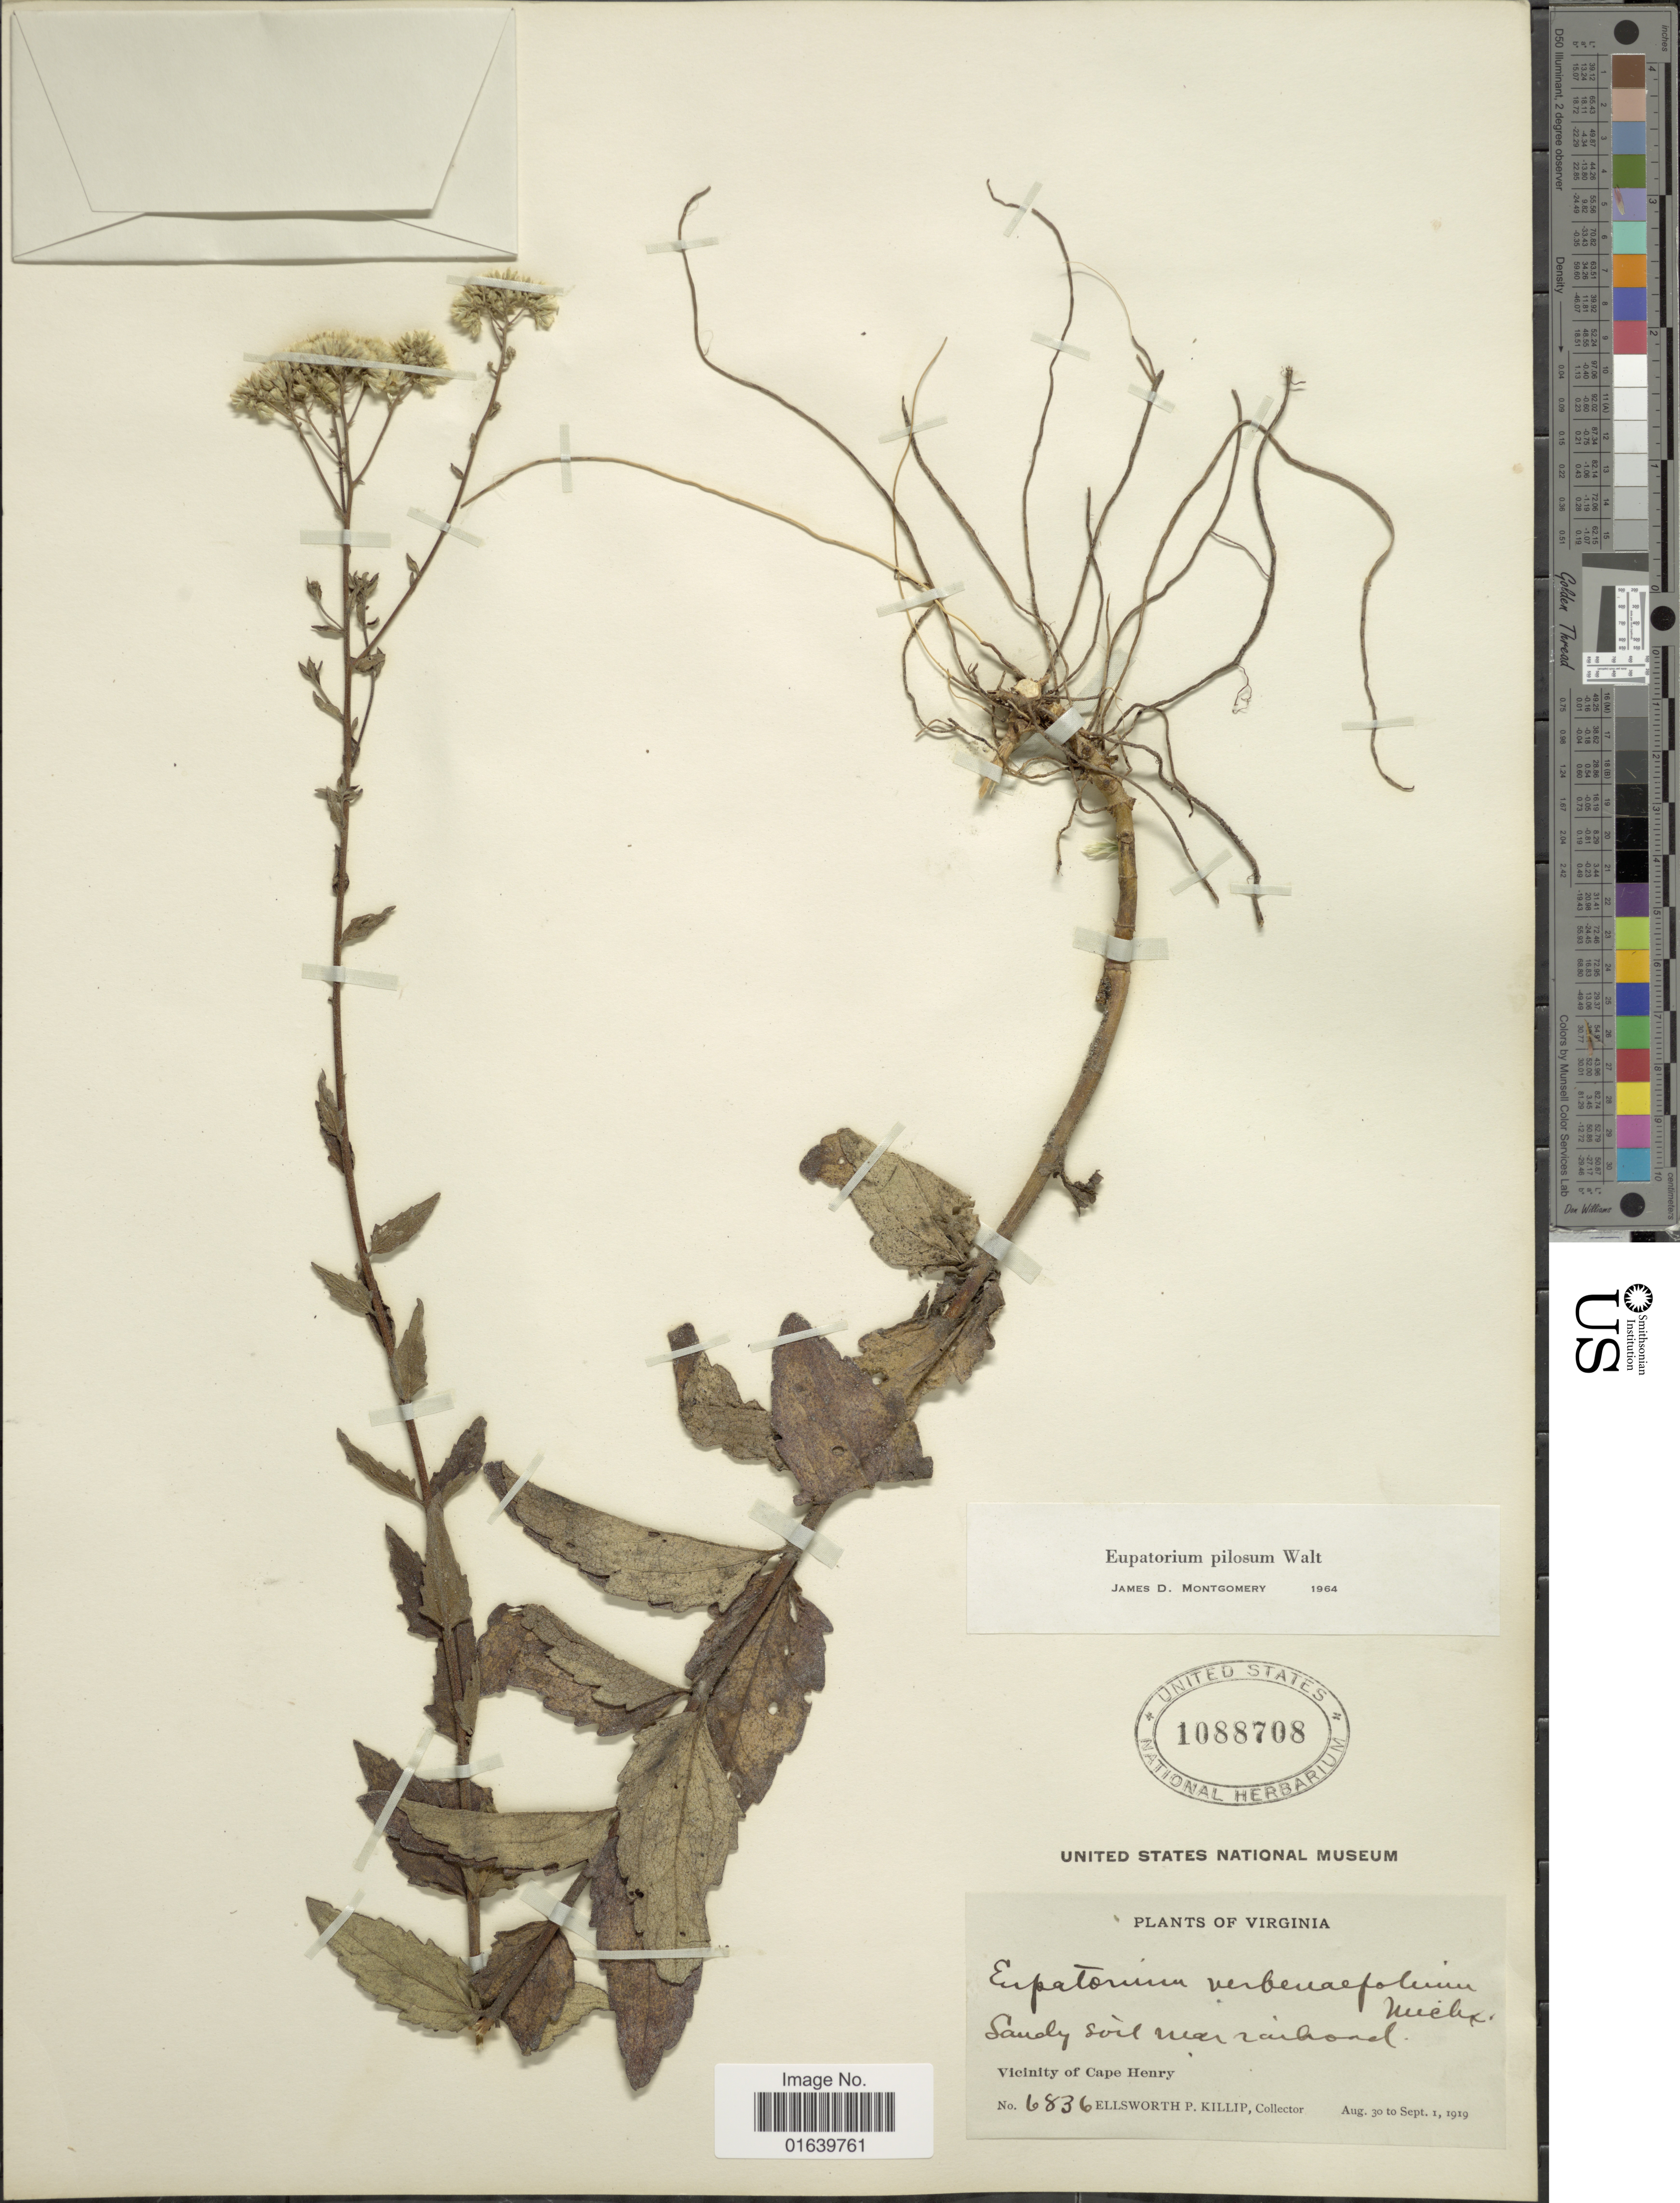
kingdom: Plantae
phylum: Tracheophyta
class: Magnoliopsida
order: Asterales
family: Asteraceae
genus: Eupatorium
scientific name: Eupatorium pilosum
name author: Walter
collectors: E. P. Killip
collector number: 6836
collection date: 1919-08-30/1919-09-01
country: United States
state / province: Virginia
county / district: City of Virginia Beach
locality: Vicinity of Cape Henry.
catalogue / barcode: US 1088708